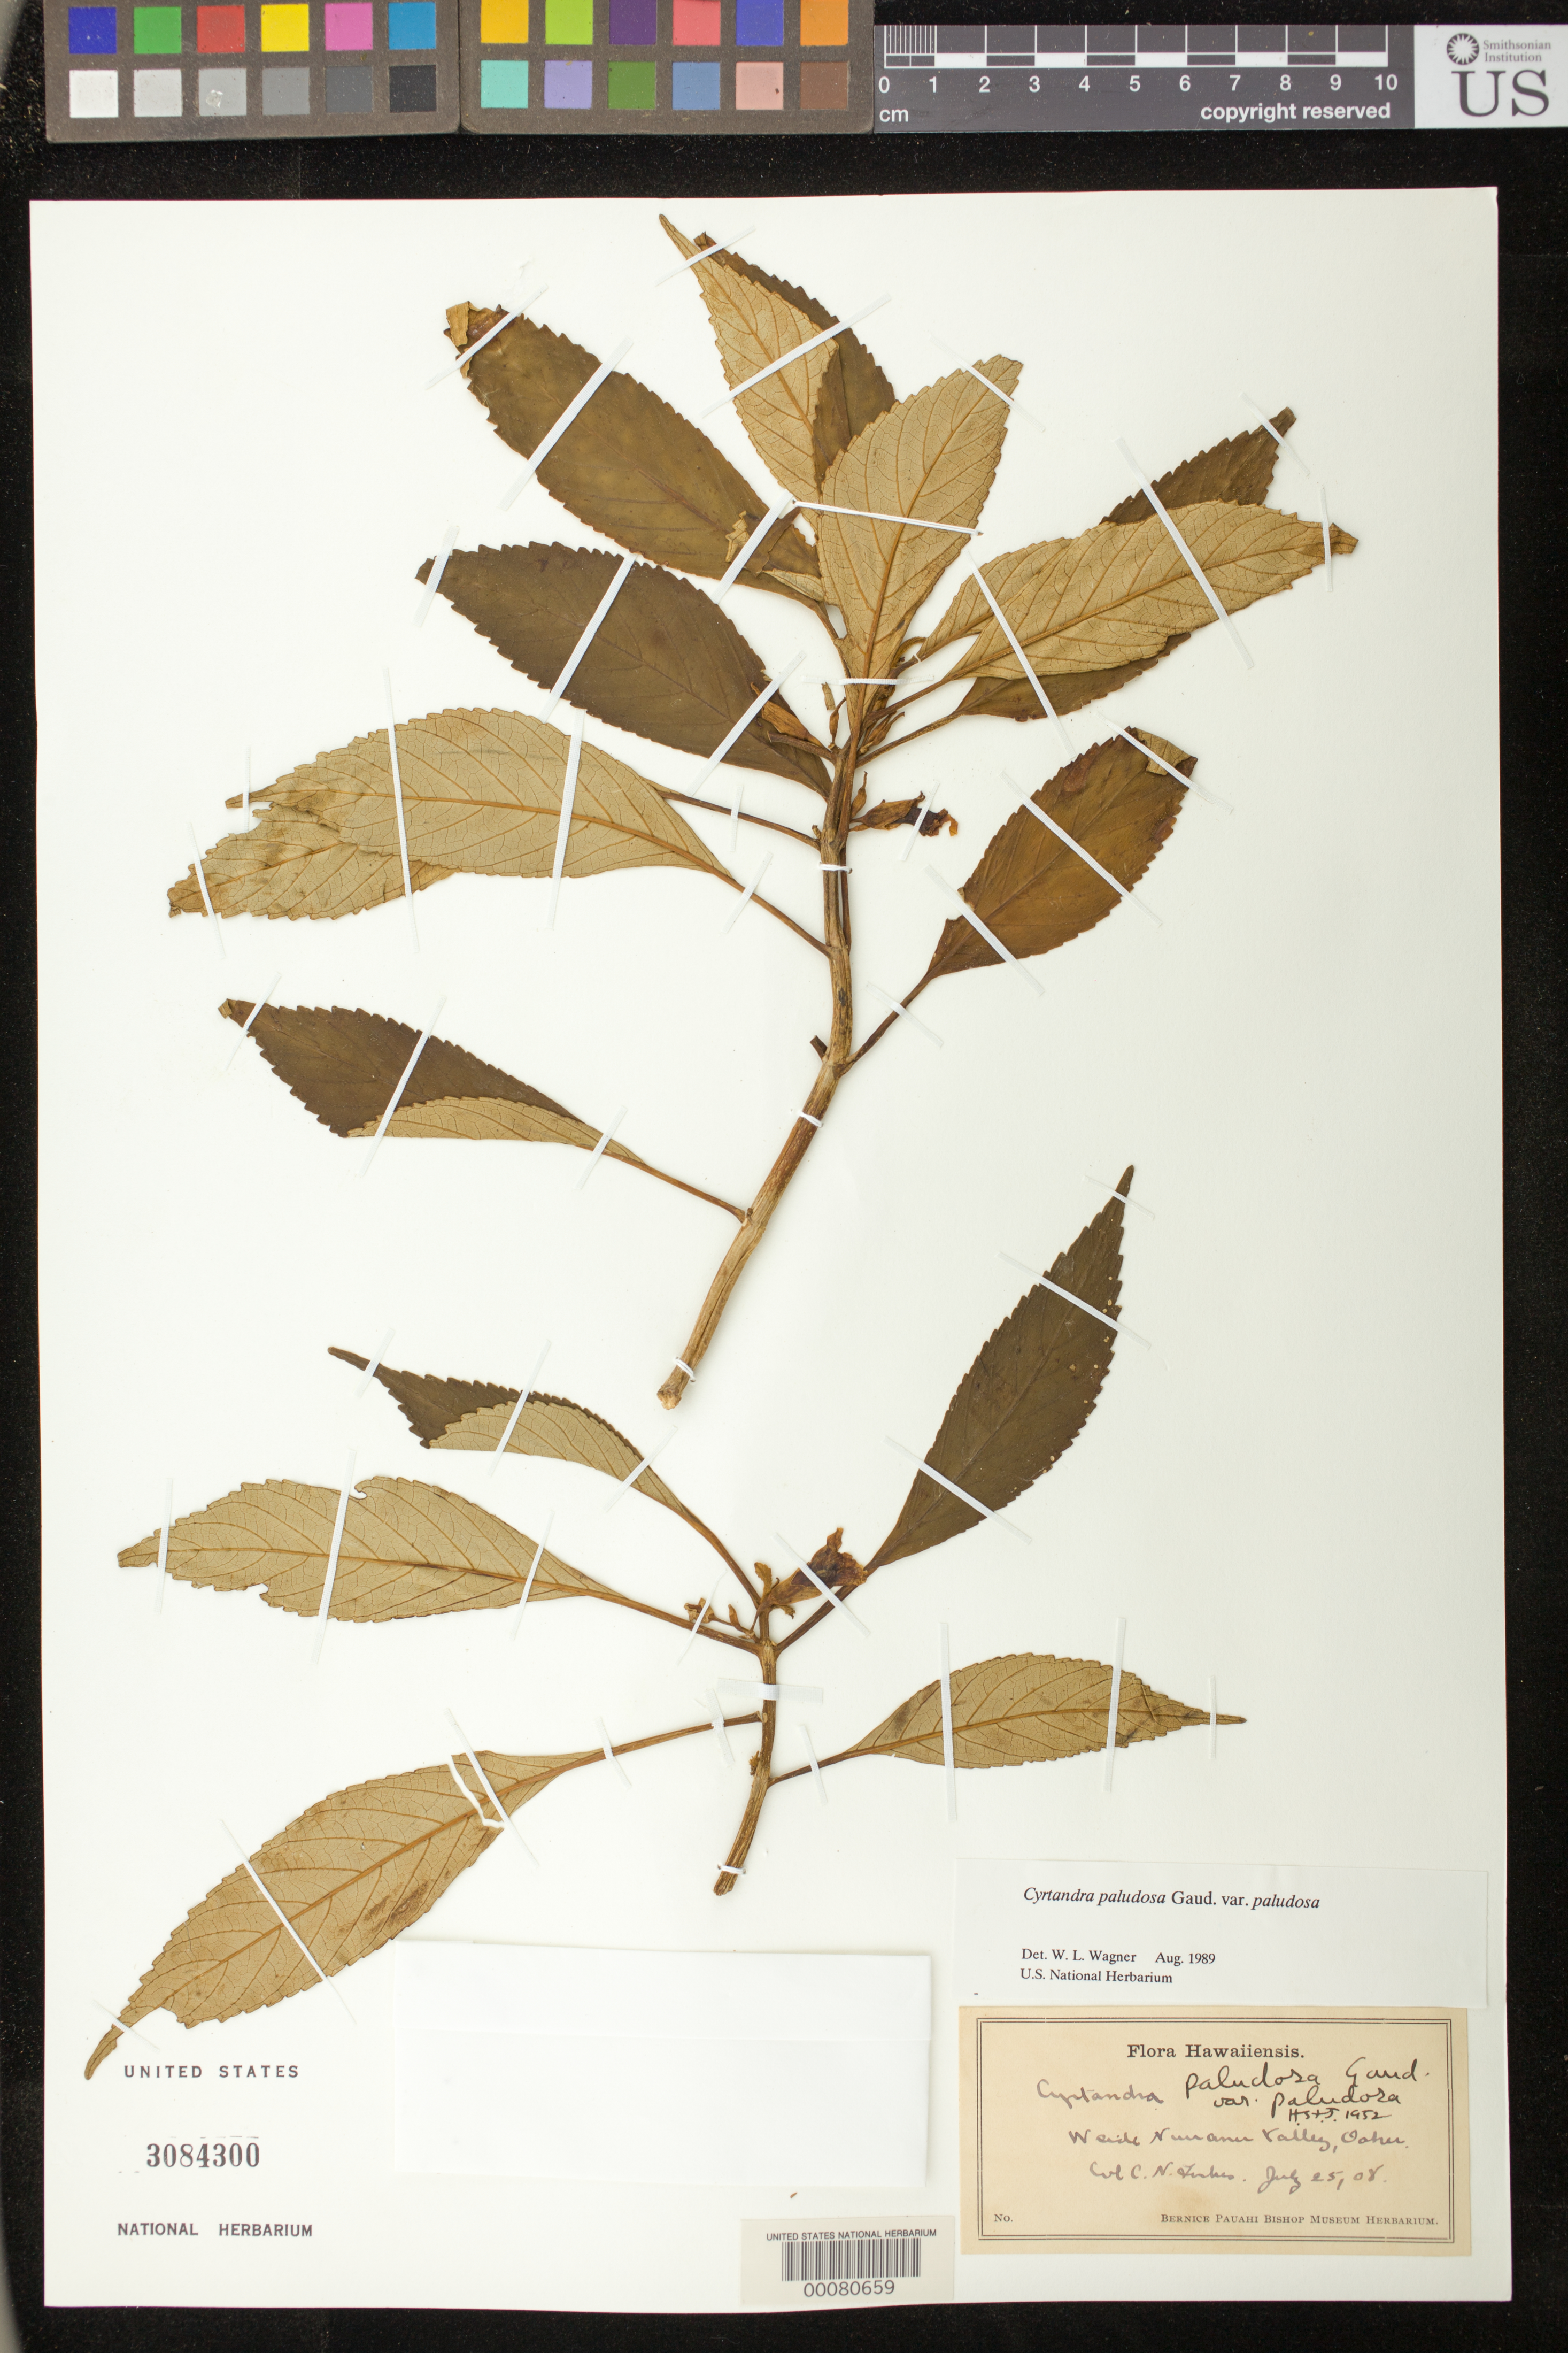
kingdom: Plantae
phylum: Tracheophyta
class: Magnoliopsida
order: Lamiales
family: Gesneriaceae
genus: Cyrtandra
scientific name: Cyrtandra paludosa var. paludosa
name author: Gaudich.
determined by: St. John, H.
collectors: C. N. Forbes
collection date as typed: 25 Jul 1908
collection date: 1908-07-25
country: United States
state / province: Hawaii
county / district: Honolulu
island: Oahu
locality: W side Nuuanu valley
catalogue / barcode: US 3084300